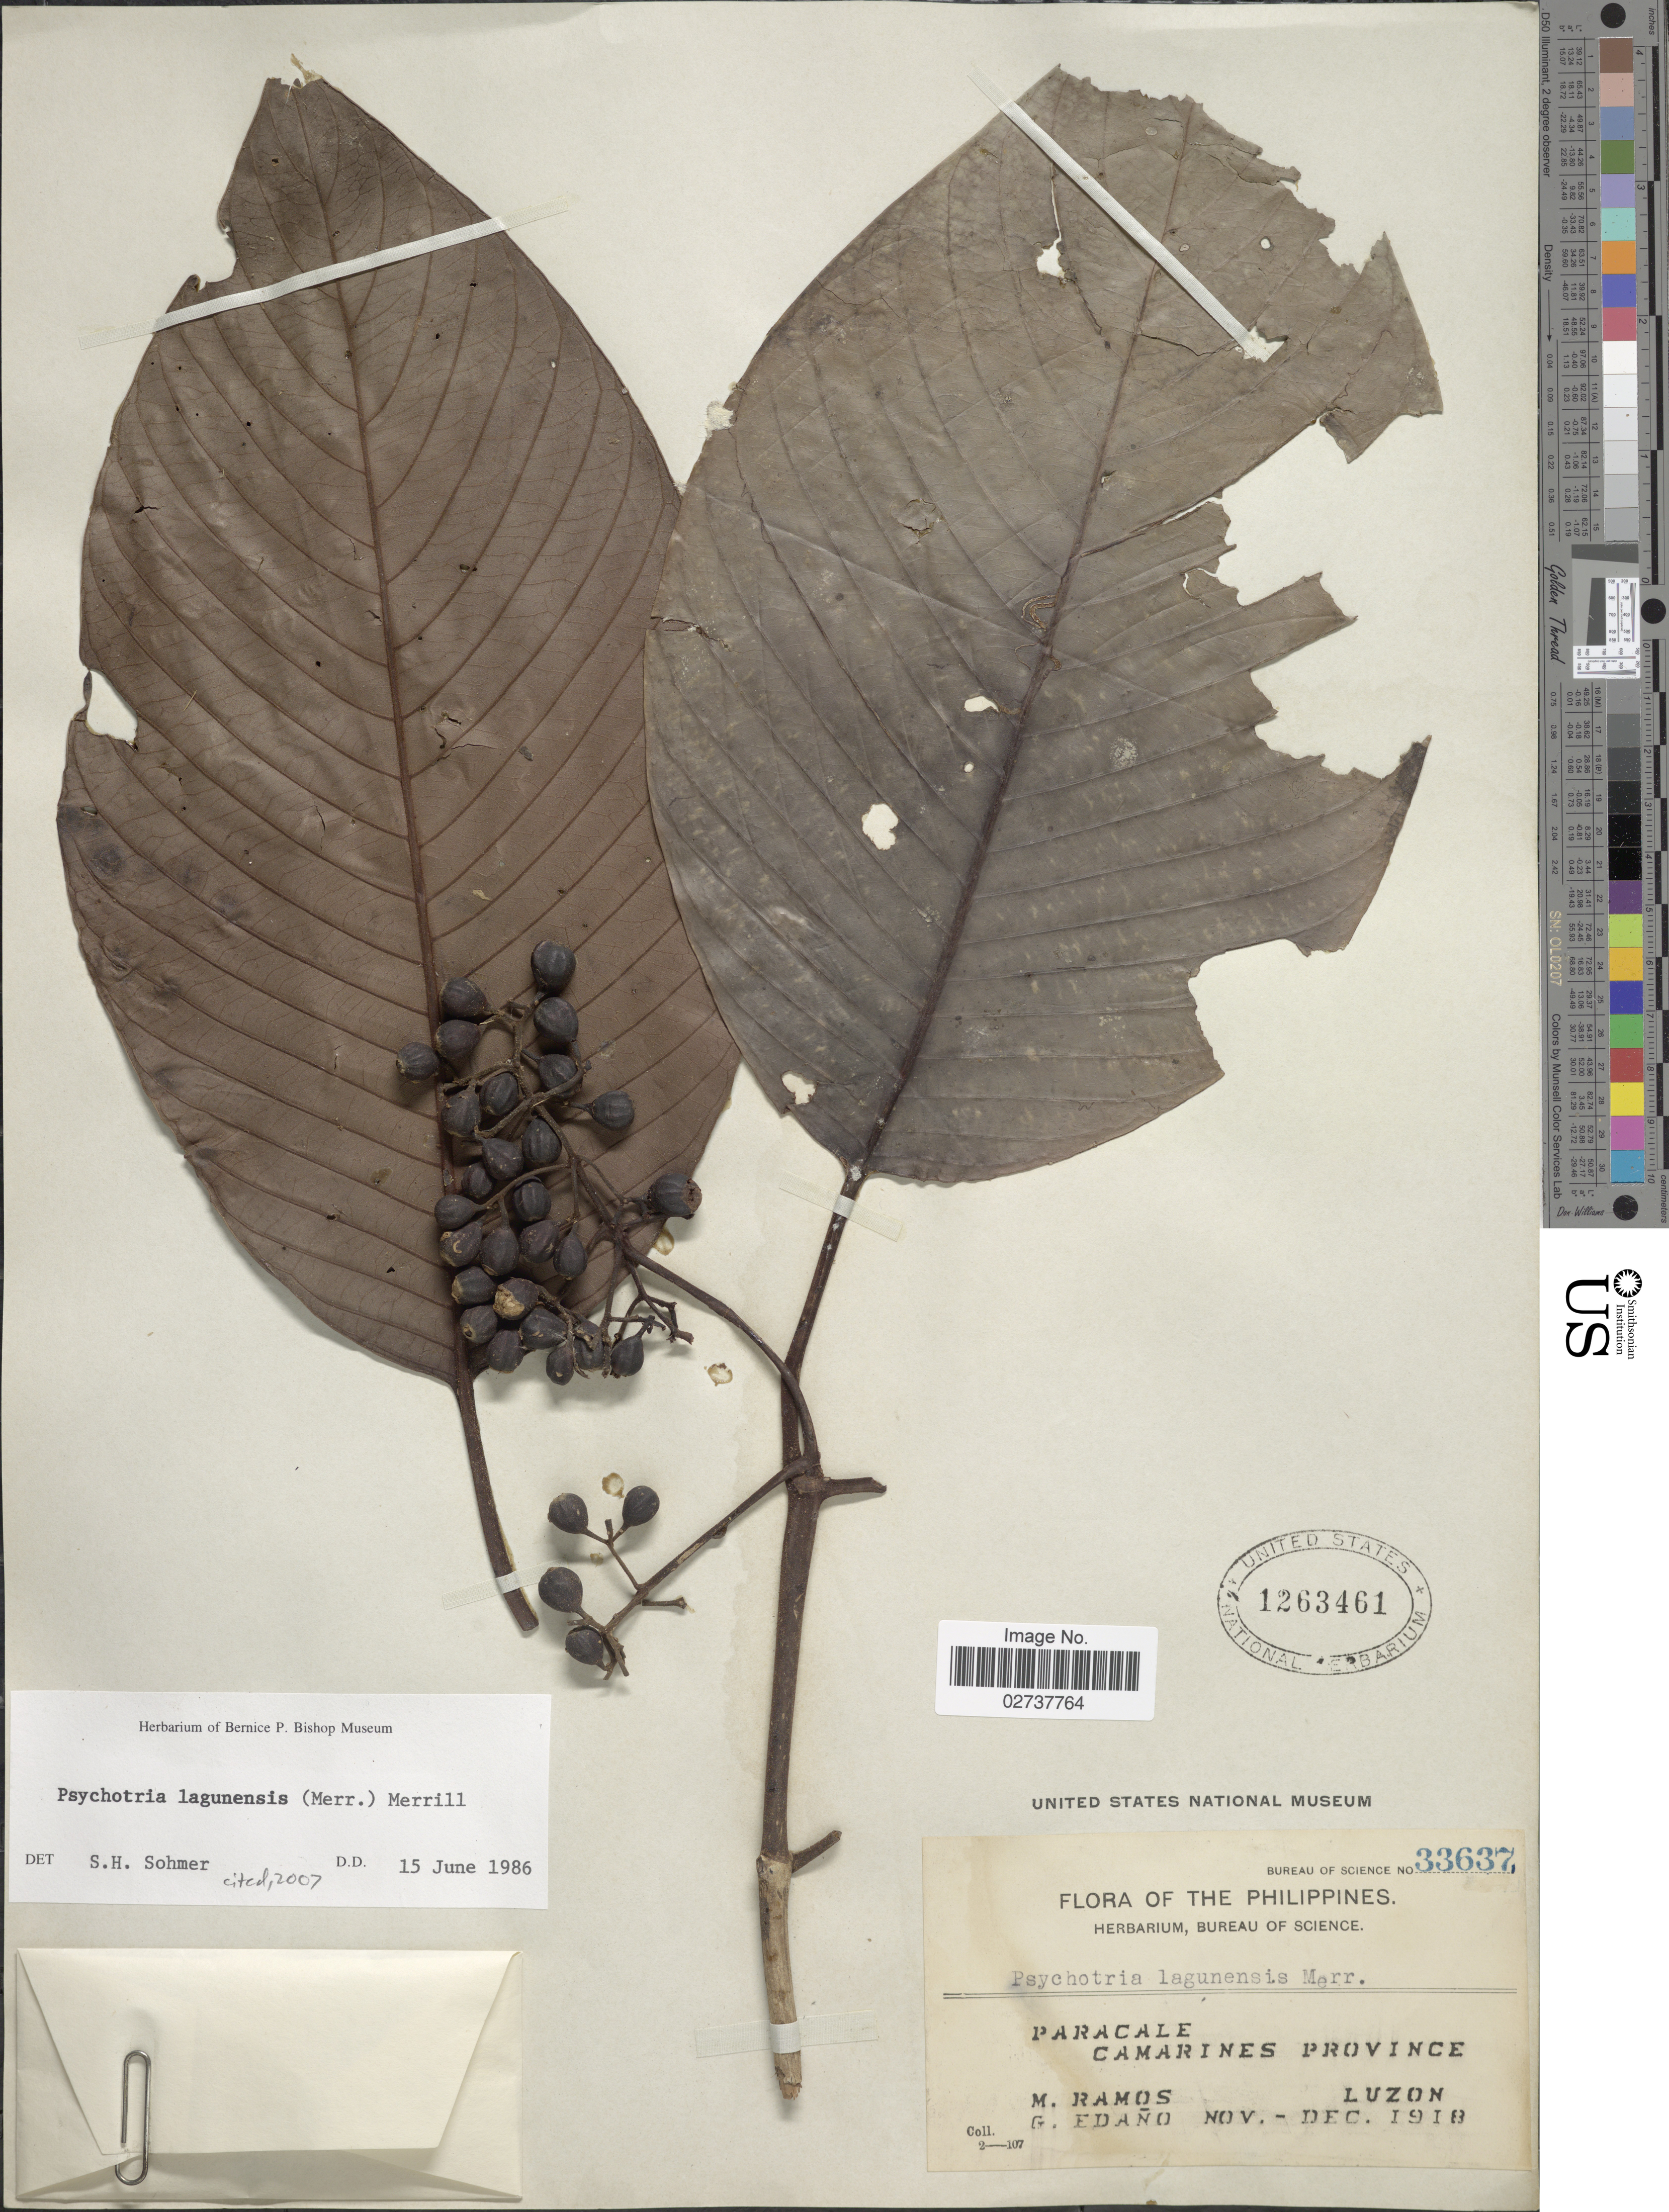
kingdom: Plantae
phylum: Tracheophyta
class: Magnoliopsida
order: Gentianales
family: Rubiaceae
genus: Psychotria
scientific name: Psychotria lagunensis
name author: (Merr.) Merr.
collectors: M. Ramos & G. Edaño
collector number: Bureau of Science 33637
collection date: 1918-11/1918-12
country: Philippines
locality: Paracale. Camarines Province, Luzon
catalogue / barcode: US 1263461